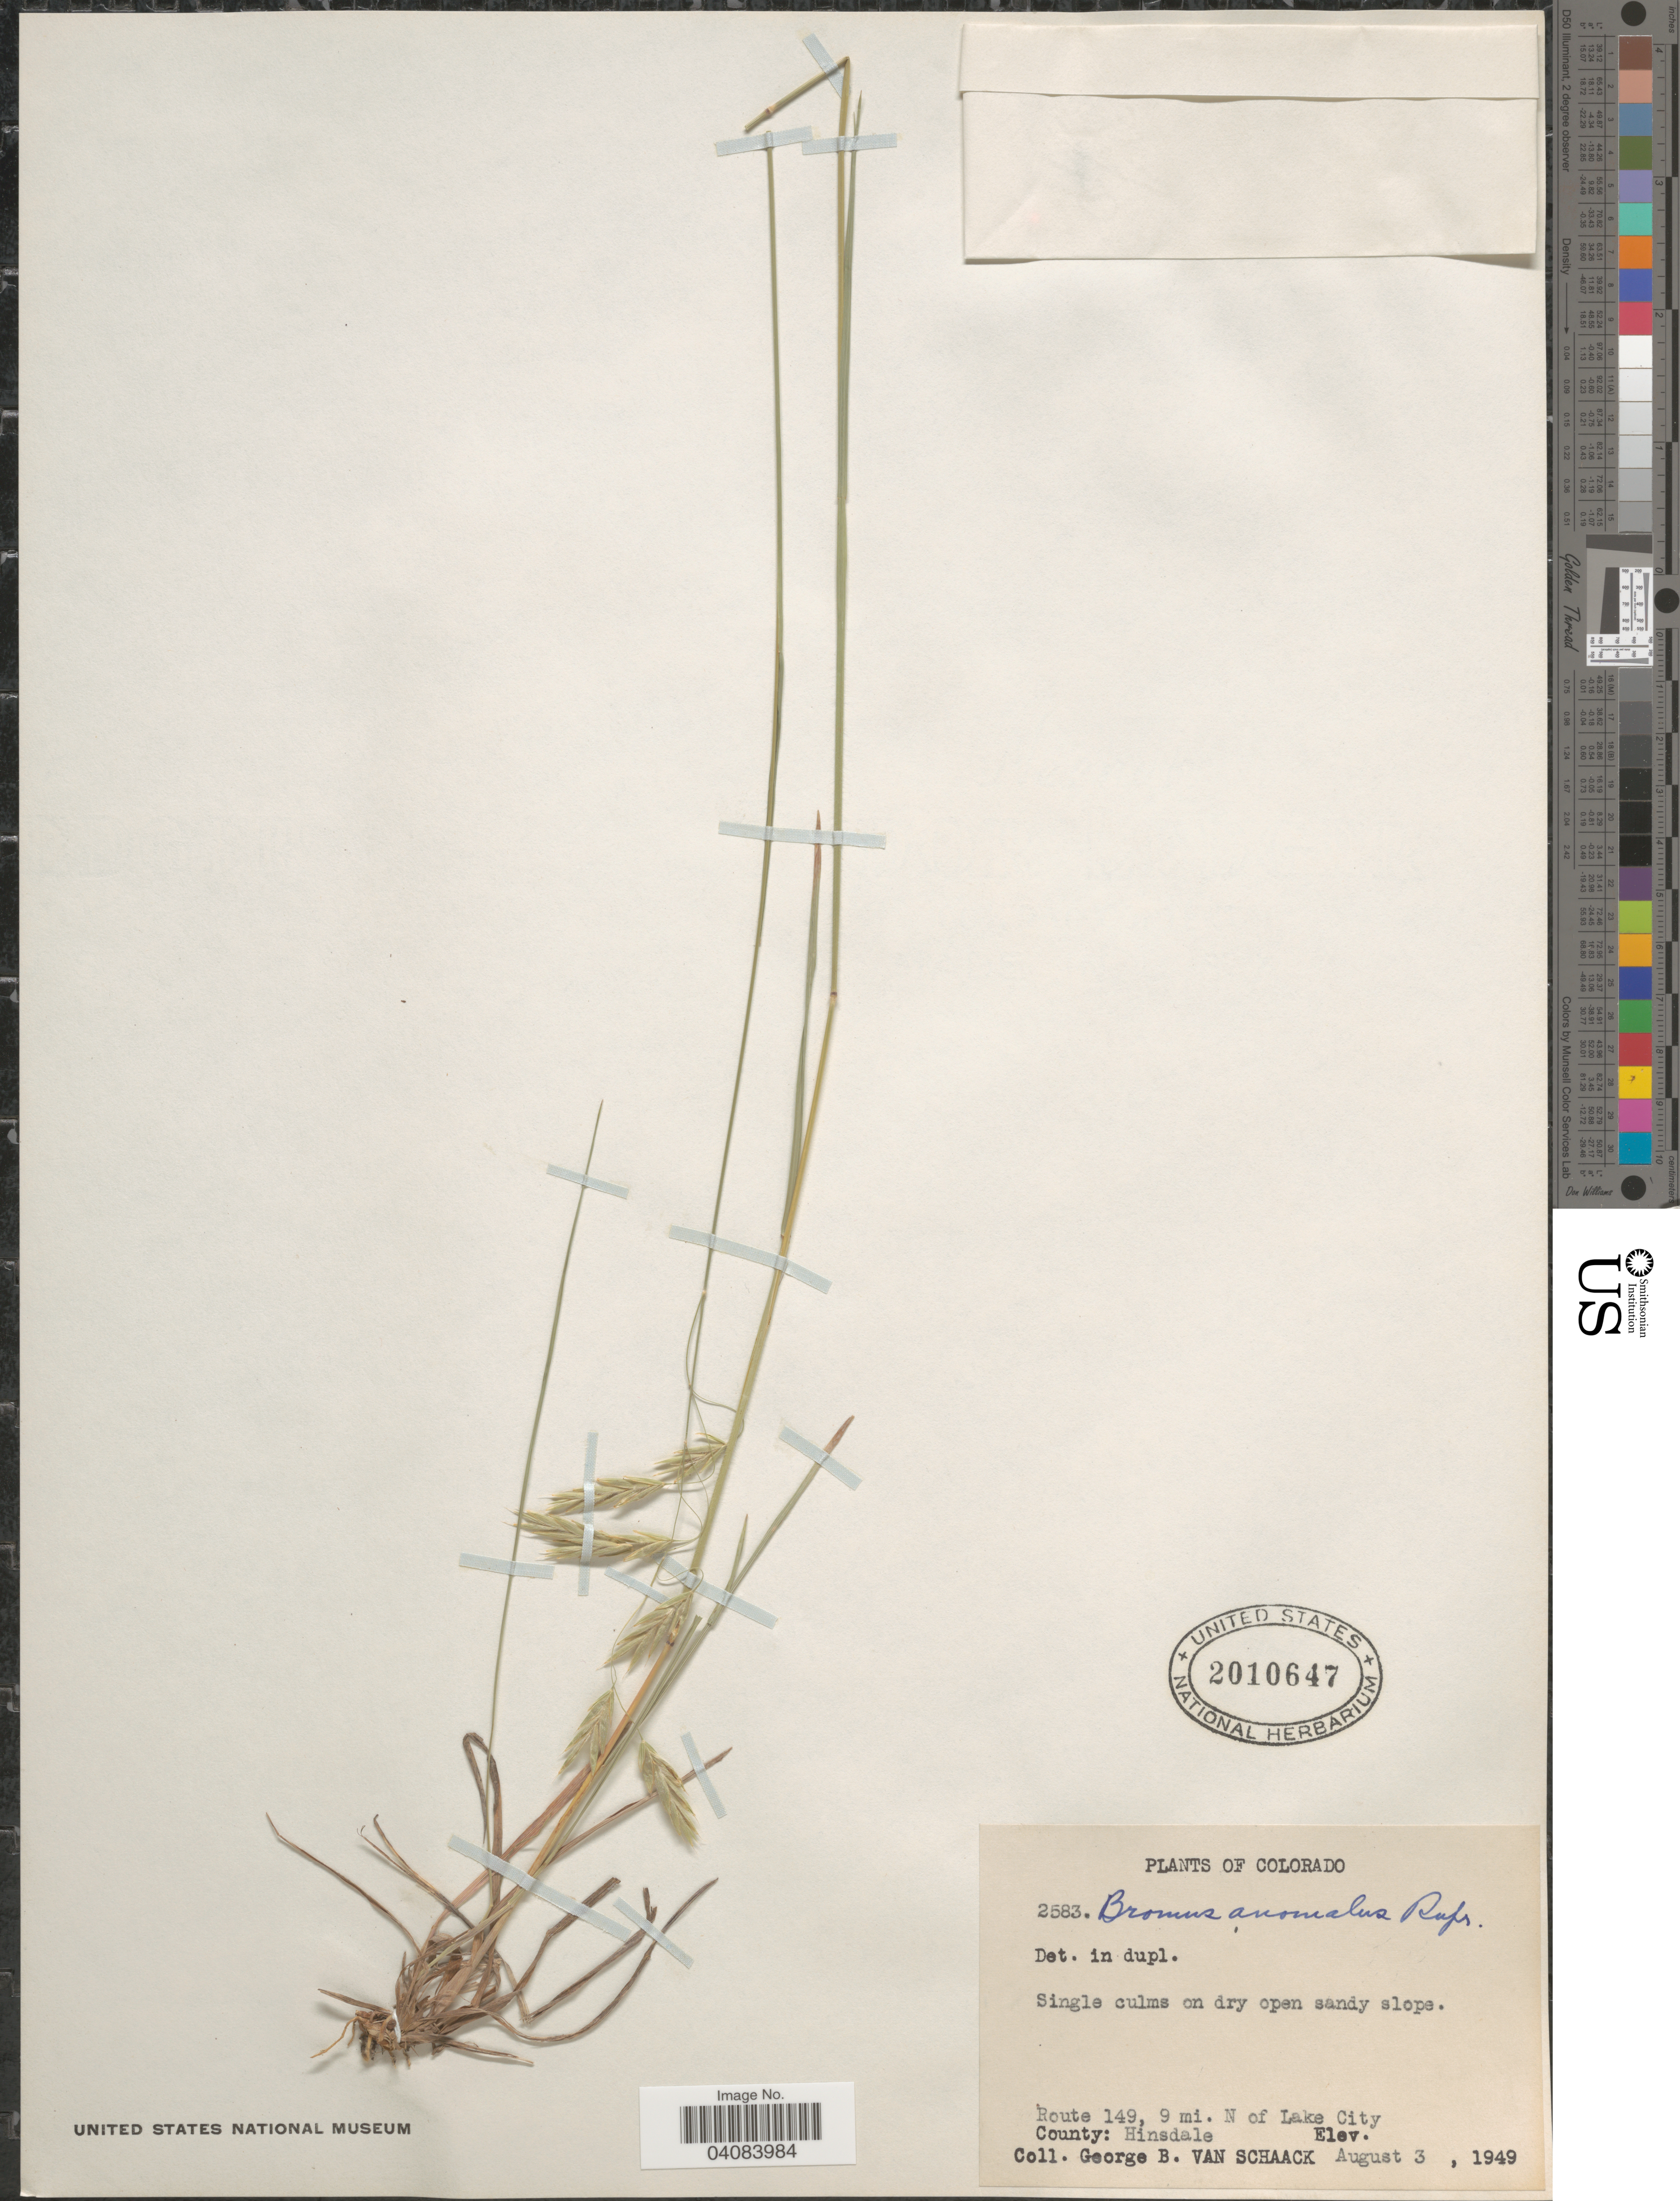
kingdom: Plantae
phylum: Tracheophyta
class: Liliopsida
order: Poales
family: Poaceae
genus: Bromus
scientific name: Bromus porteri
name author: (J.M. Coult.) Nash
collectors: G. Van Schaack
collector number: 2583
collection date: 1949-08-03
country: United States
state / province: Colorado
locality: Route 149, 9 mi. N of Lake City. County: Hinsdale.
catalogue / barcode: US 2010647